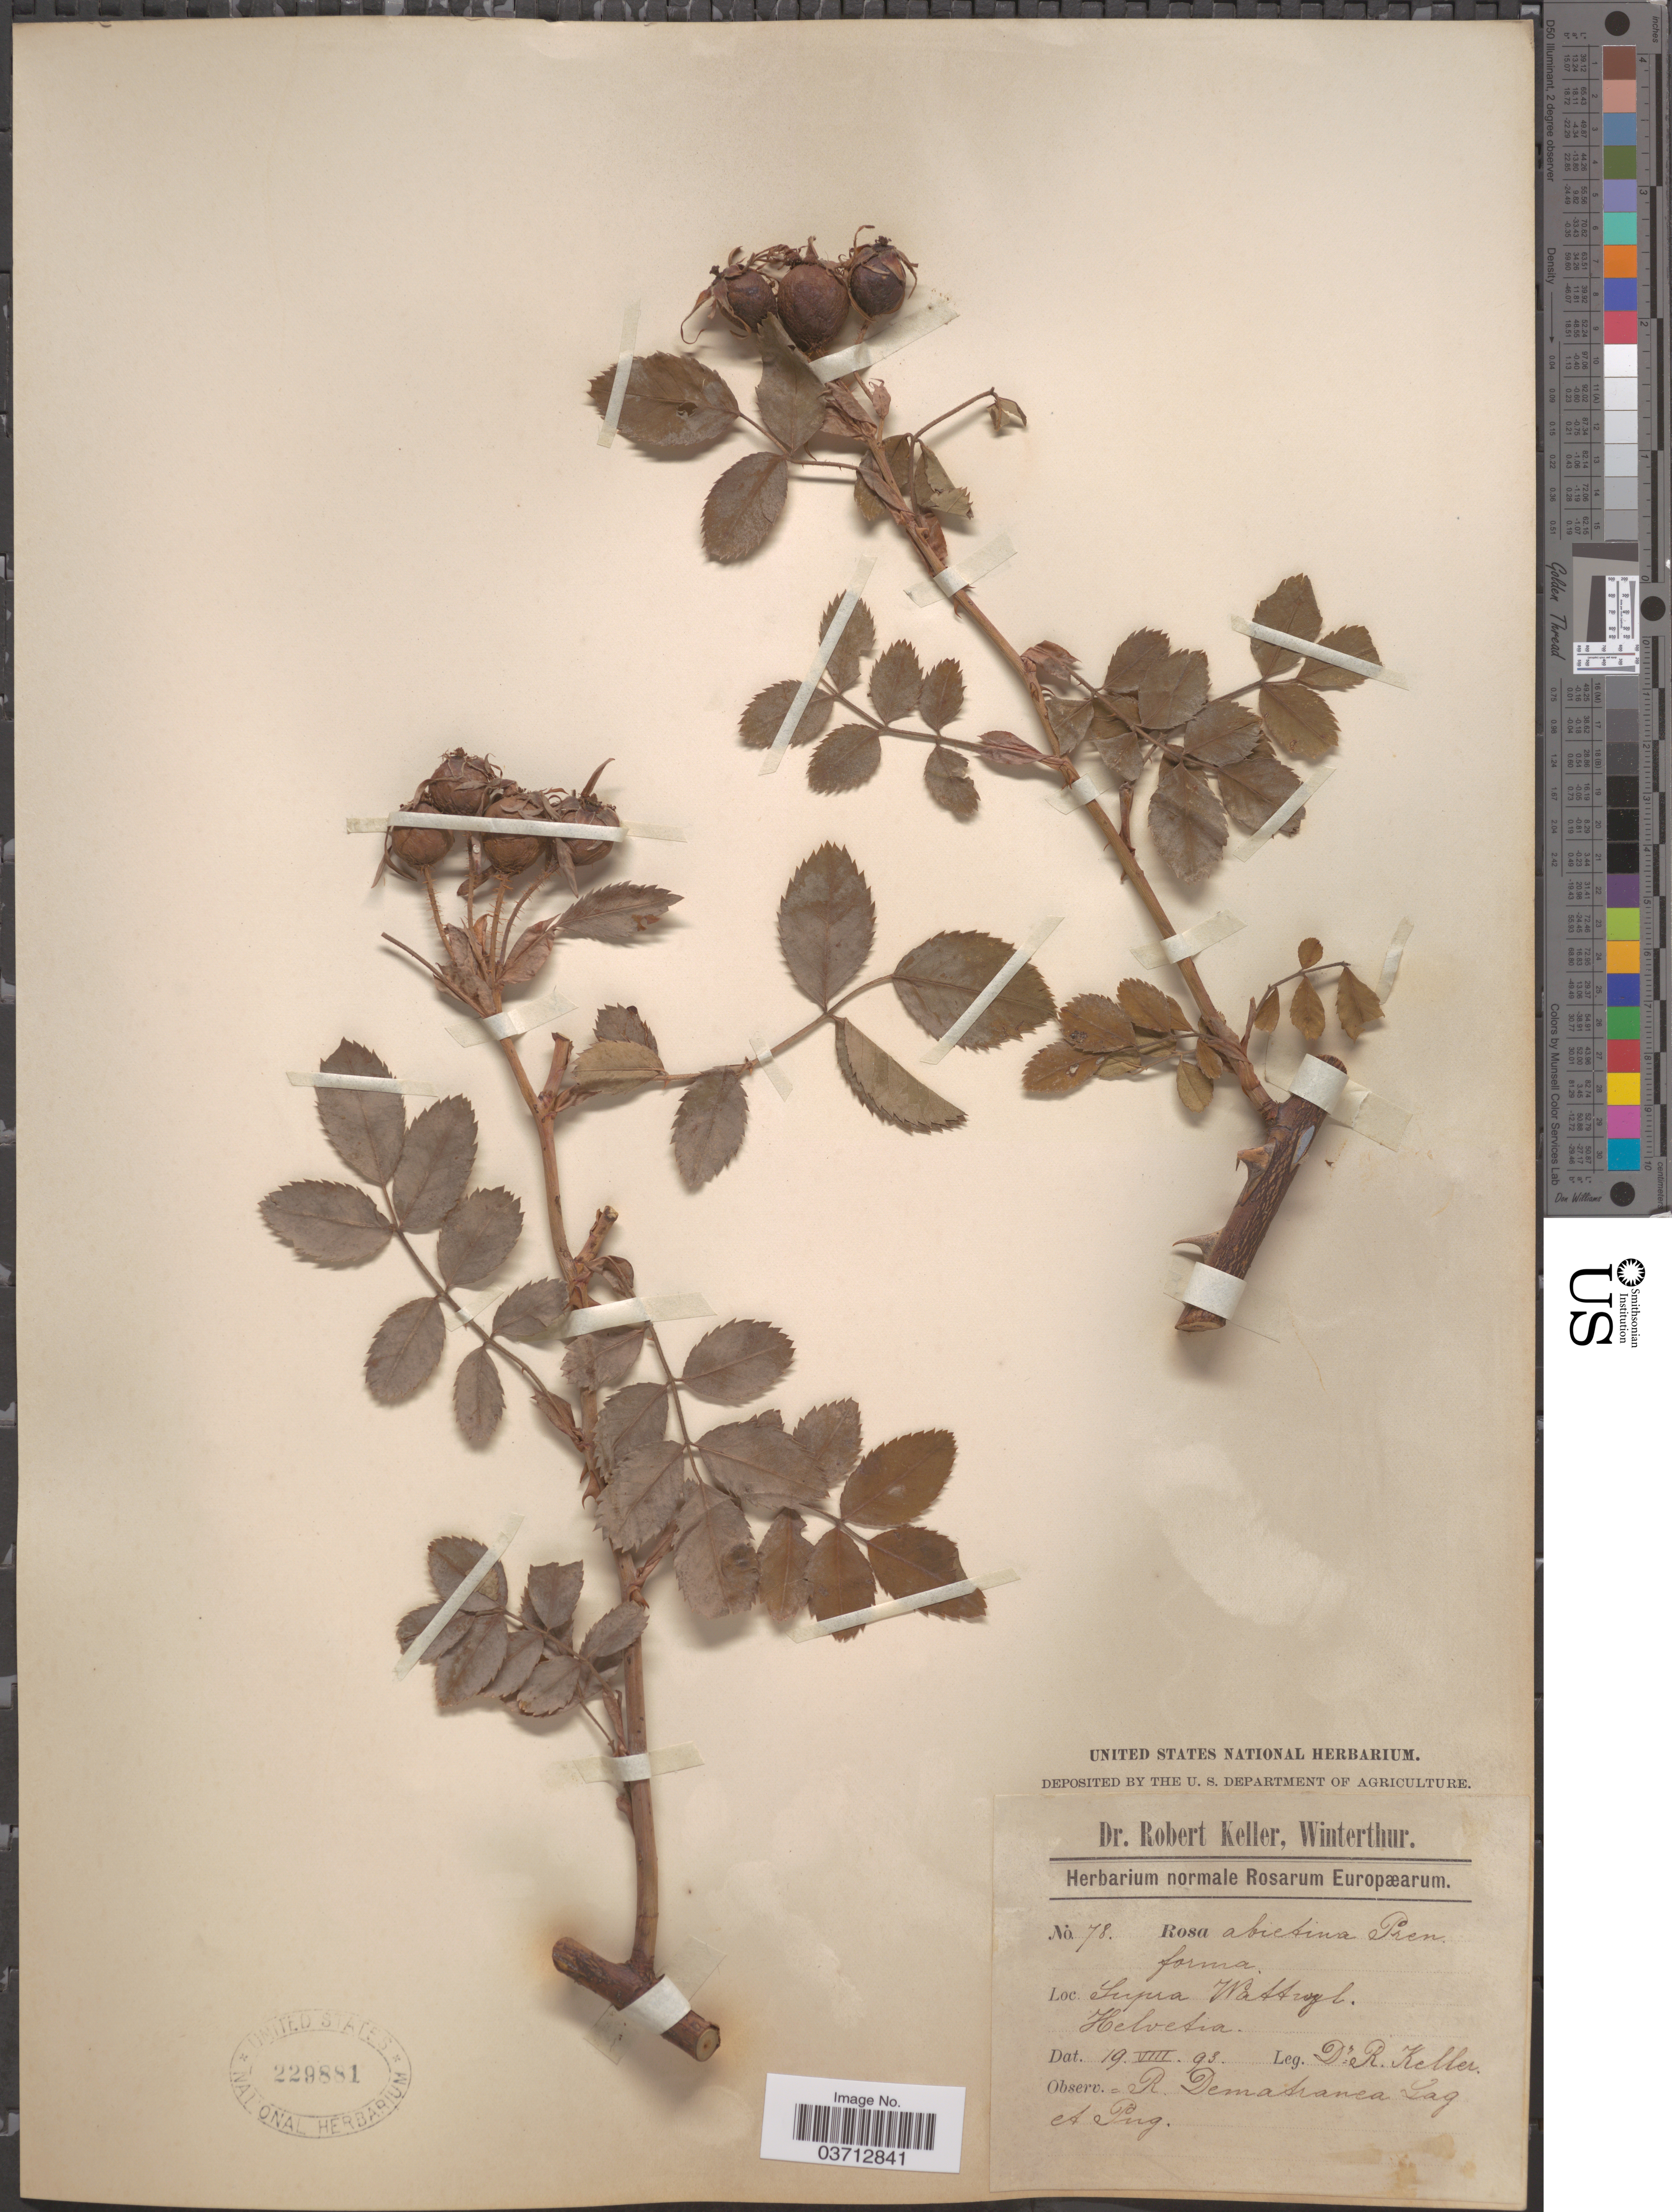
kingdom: Plantae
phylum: Tracheophyta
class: Magnoliopsida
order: Rosales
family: Rosaceae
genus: Rosa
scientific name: Rosa abietina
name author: Gren. ex Christ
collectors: R. Keller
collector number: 78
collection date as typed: Transcribed d/m/y: 19/8/93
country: Switzerland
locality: Supra Wattrogl, Helvetia.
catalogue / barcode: US 229881